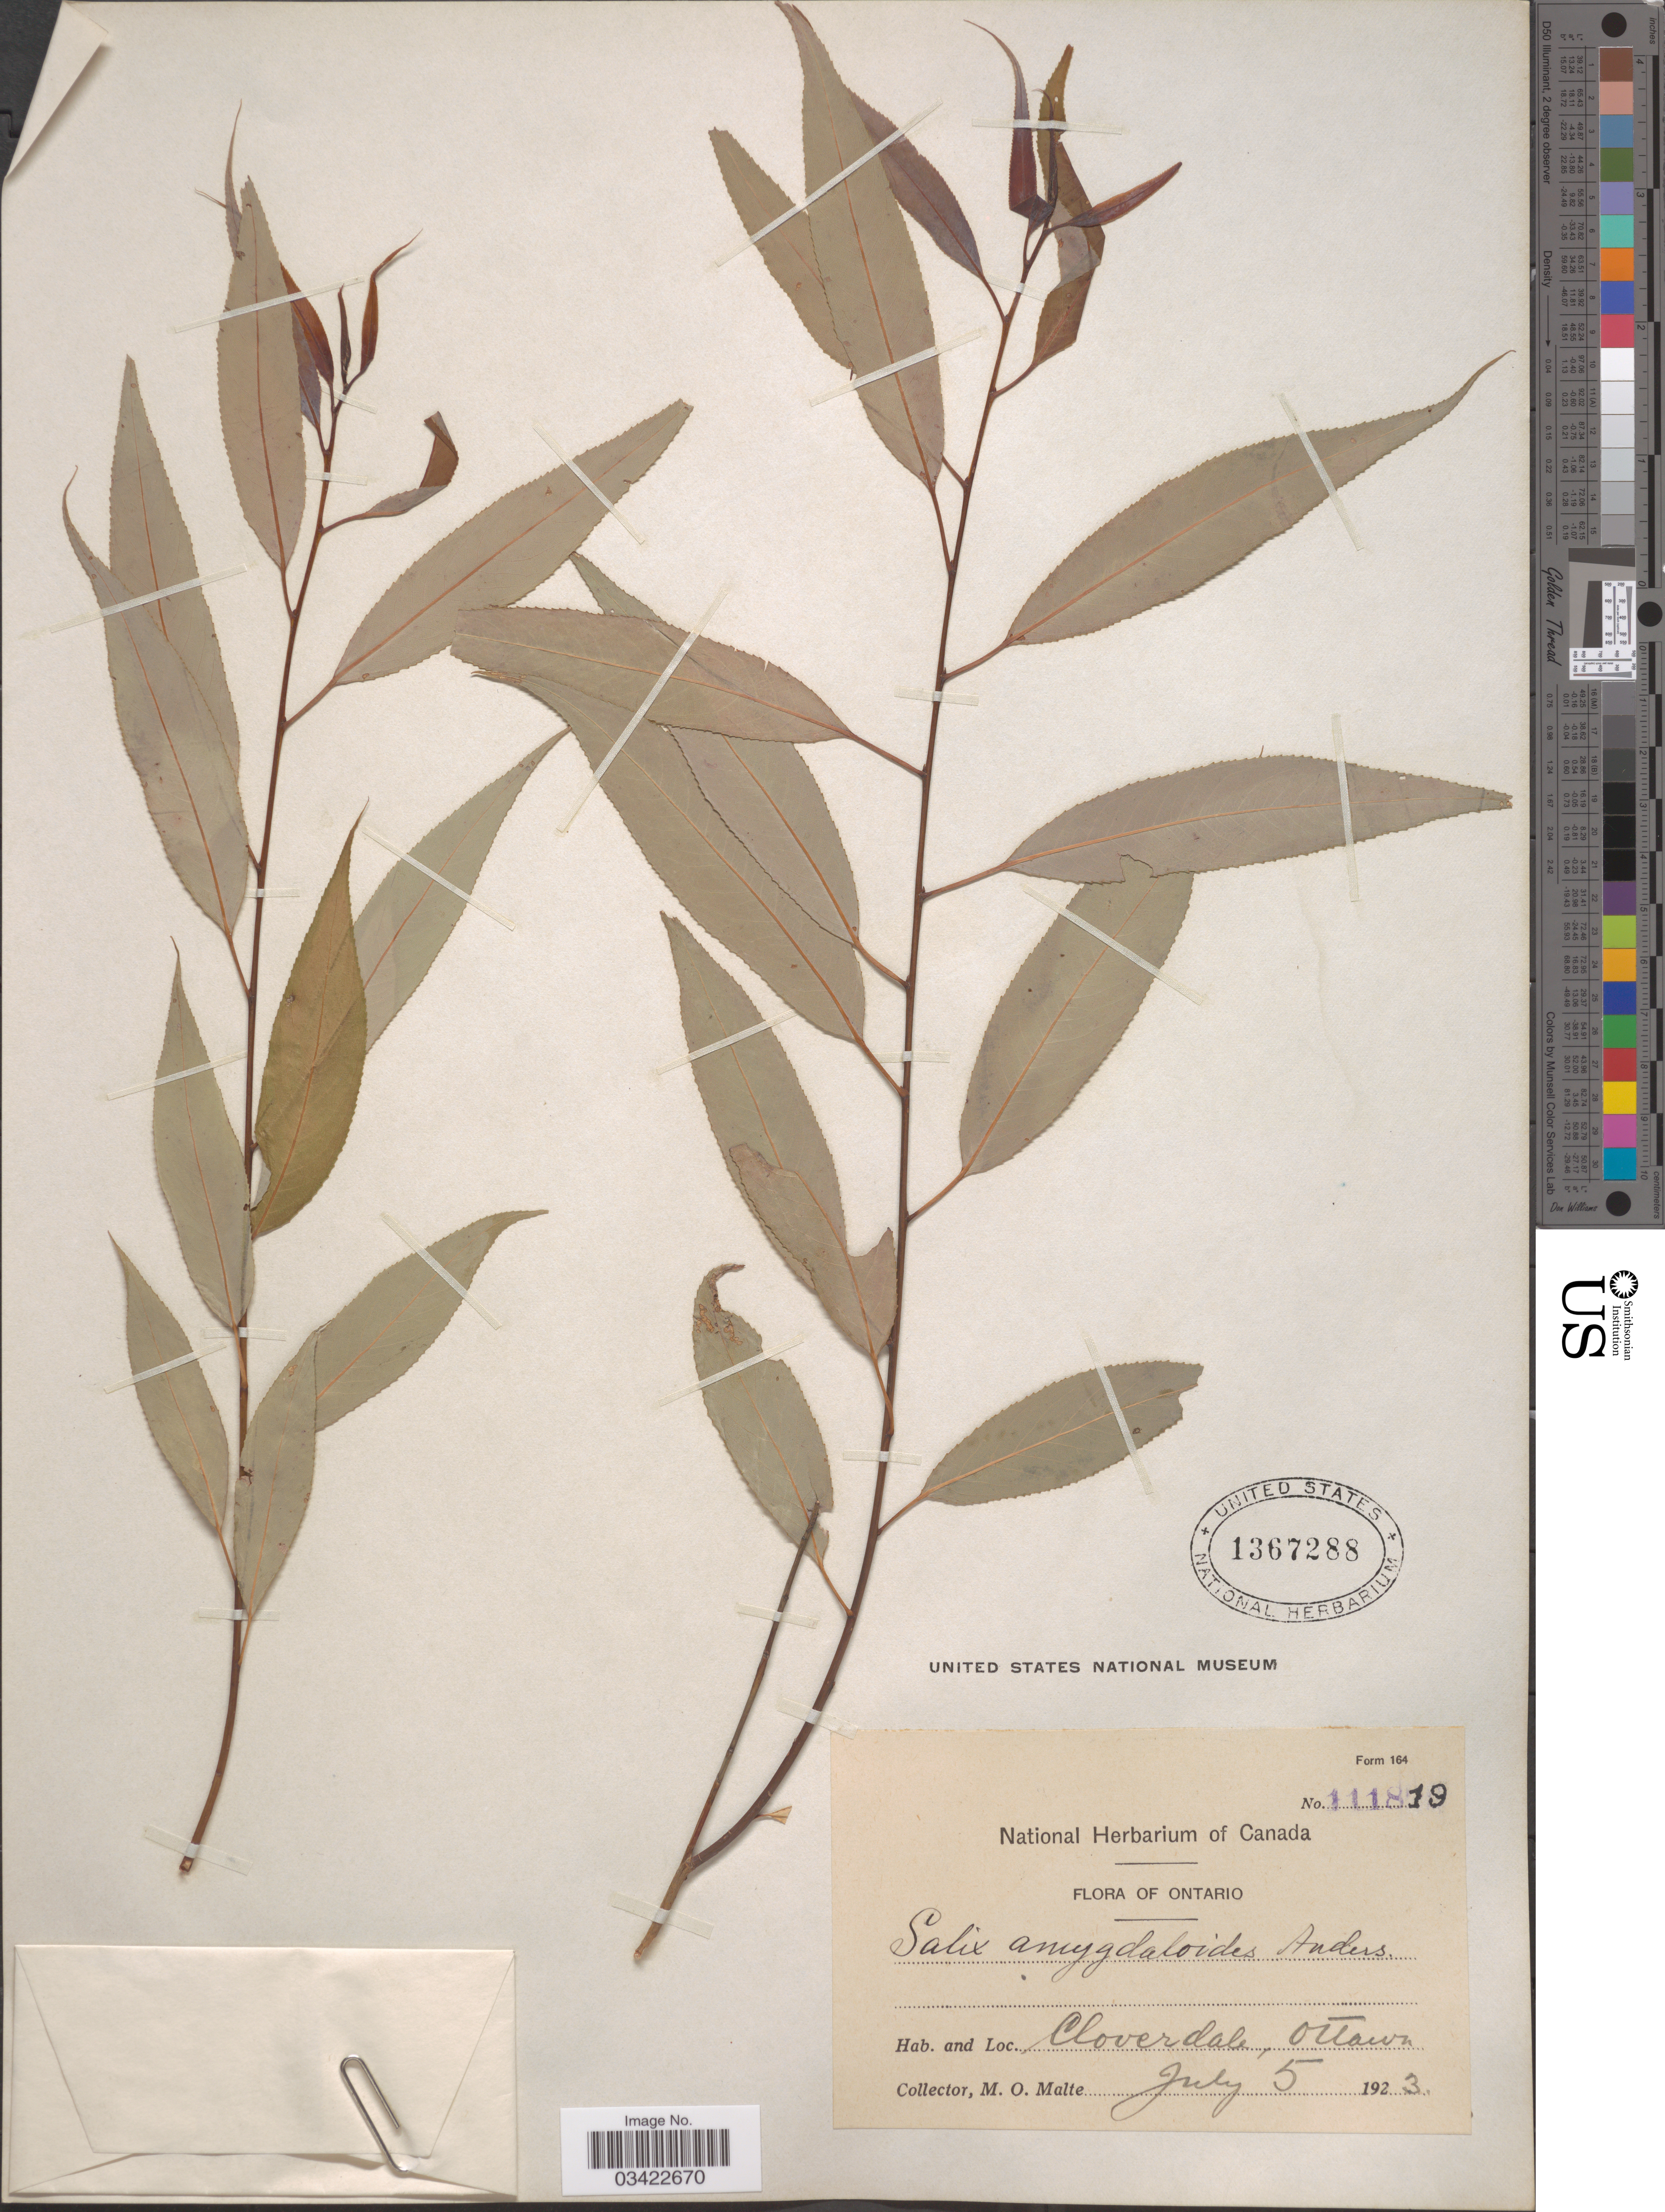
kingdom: Plantae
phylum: Tracheophyta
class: Magnoliopsida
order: Malpighiales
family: Salicaceae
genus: Salix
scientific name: Salix amygdaloides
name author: Andersson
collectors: M. O. Malte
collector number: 111819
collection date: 1923-07-05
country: Canada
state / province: Ontario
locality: Cloverdale, Ottawa.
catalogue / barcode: US 1367288